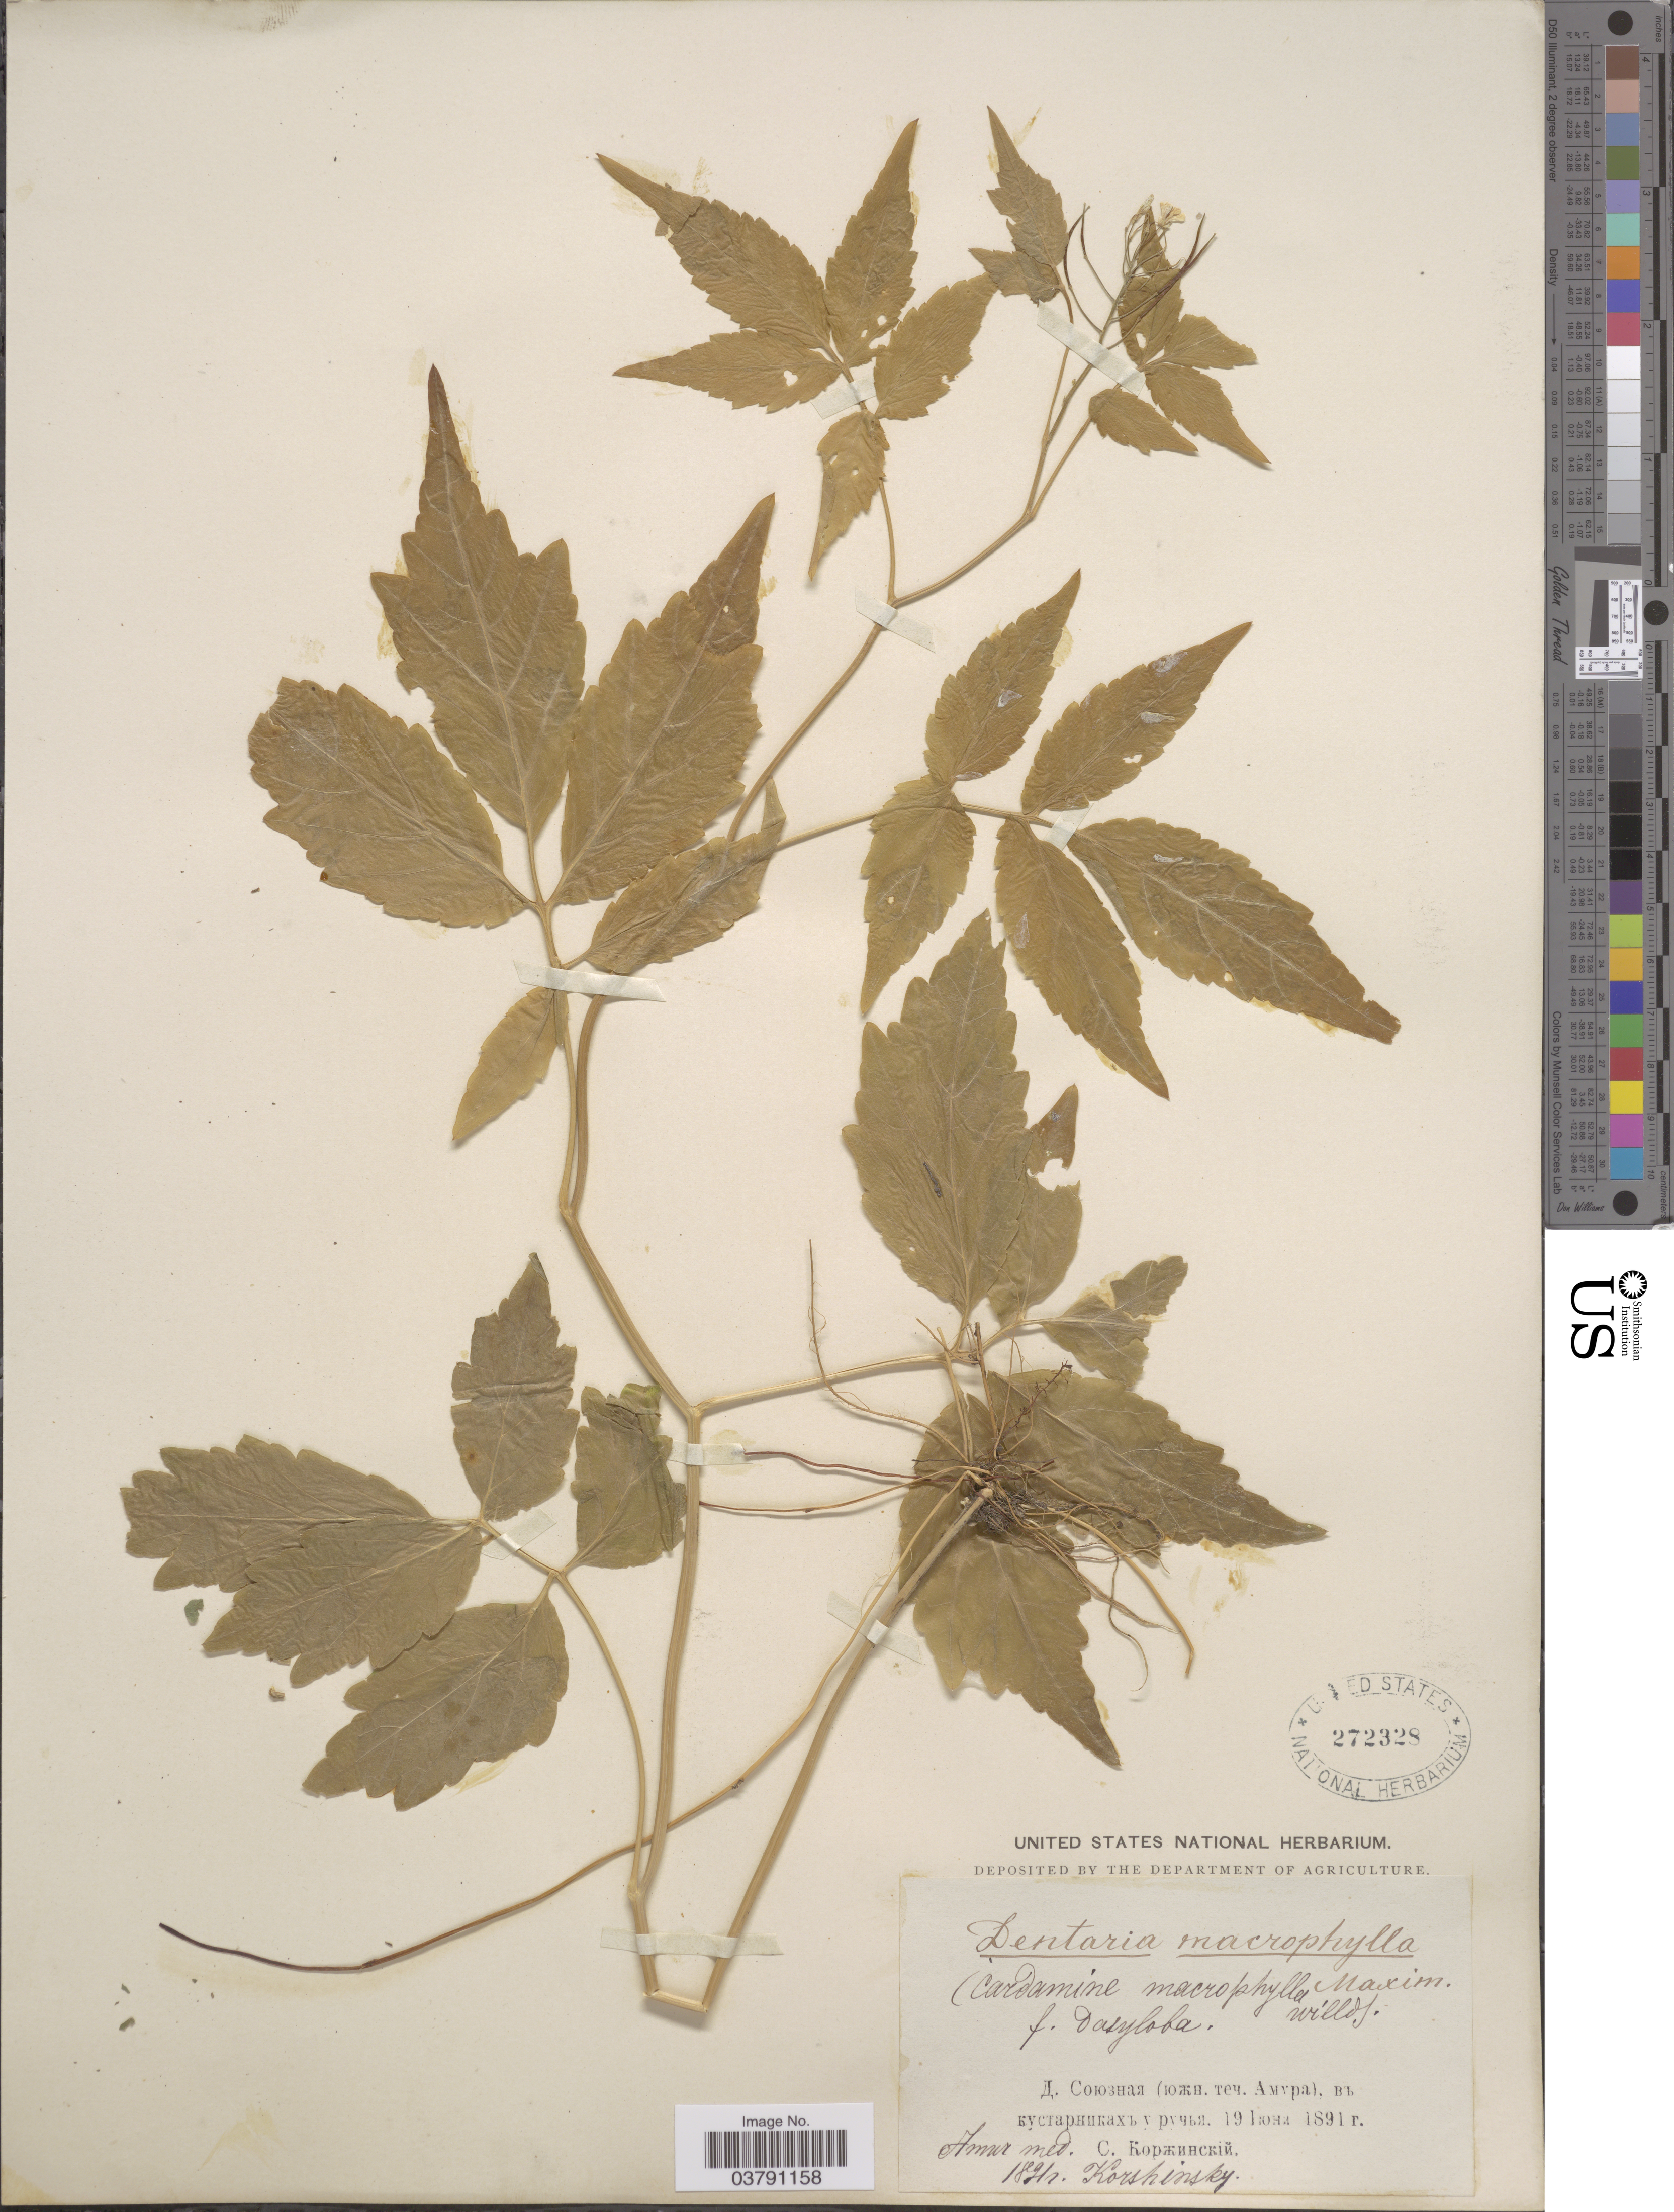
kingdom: Plantae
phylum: Tracheophyta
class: Magnoliopsida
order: Brassicales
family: Brassicaceae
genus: Cardamine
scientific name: Cardamine macrophylla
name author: Willd.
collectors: S. Korzchinsky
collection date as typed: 19 X 1891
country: Russian Federation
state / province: Jewish Autonomous O.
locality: Soyuznaya.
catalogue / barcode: US 272328